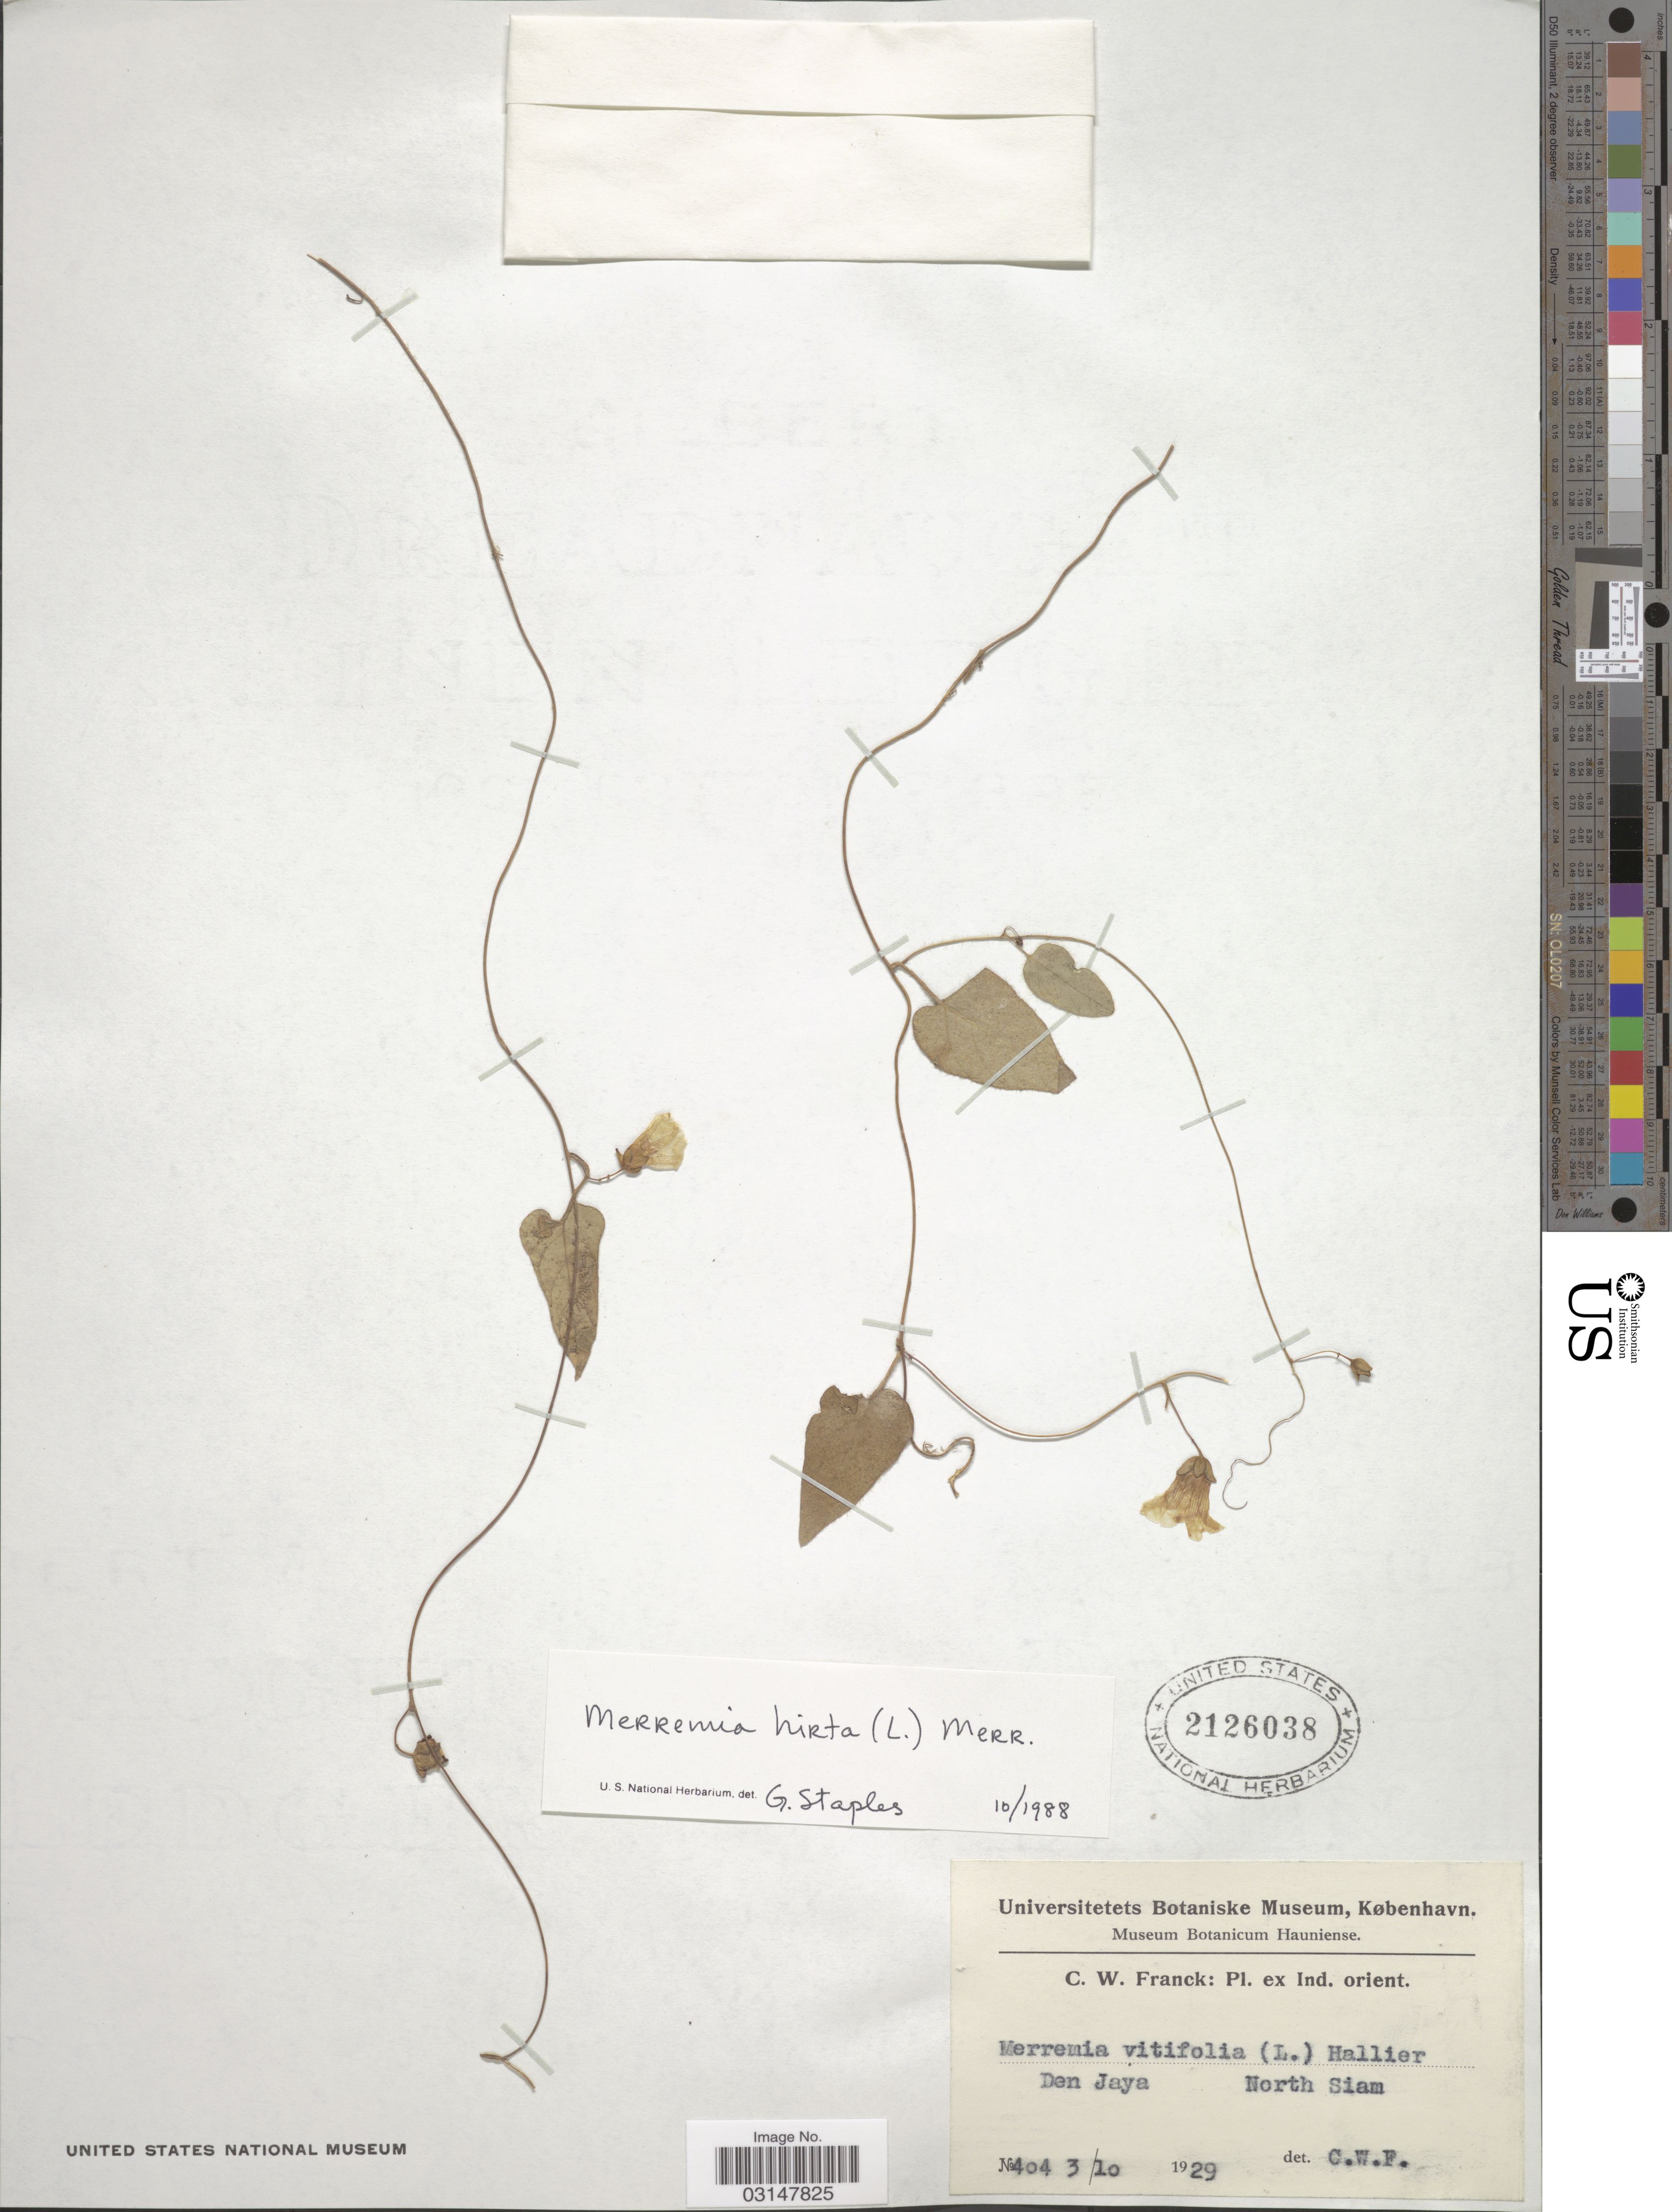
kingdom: Plantae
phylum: Tracheophyta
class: Magnoliopsida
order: Solanales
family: Convolvulaceae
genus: Merremia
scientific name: Merremia hirta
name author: (L.) Merr.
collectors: C. Franck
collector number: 404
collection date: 1929-10-03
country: Thailand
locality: Ex Ind. orient. Den Jaya. North Siam.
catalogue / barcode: US 2126038